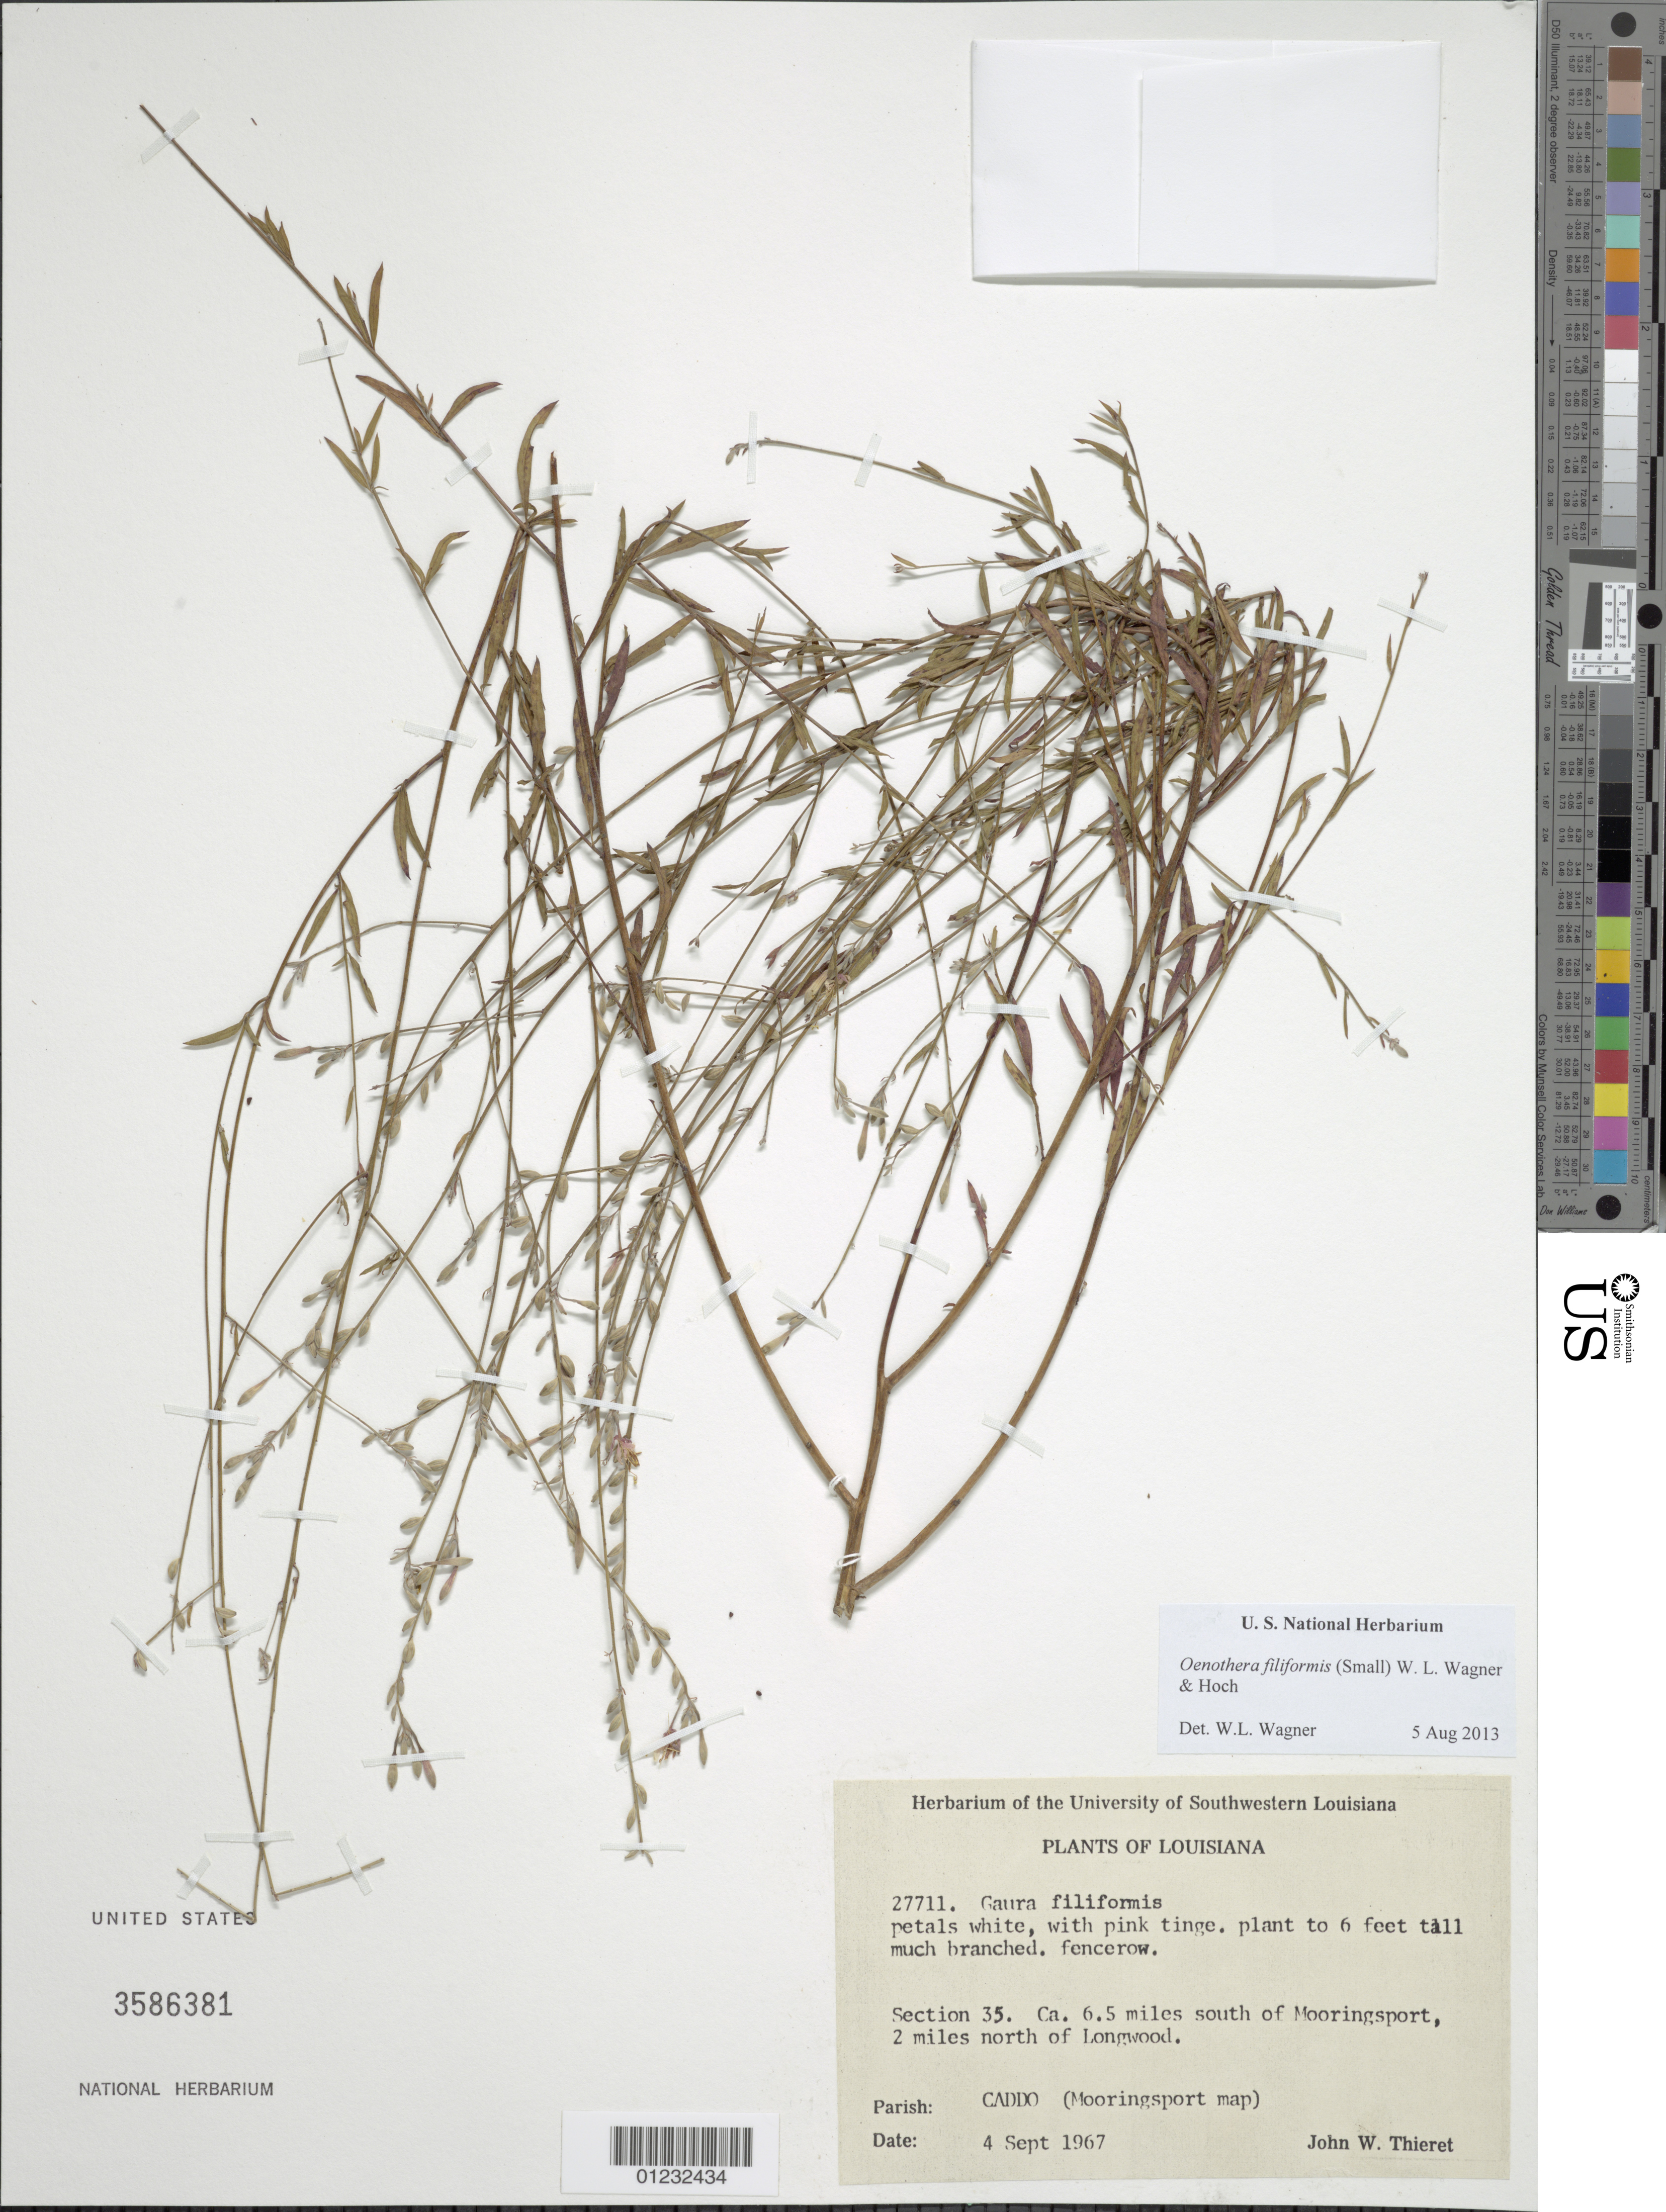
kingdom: Plantae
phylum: Tracheophyta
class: Magnoliopsida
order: Myrtales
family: Onagraceae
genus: Oenothera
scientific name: Oenothera filiformis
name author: (Small) W.L. Wagner & Hoch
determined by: Wagner, W. L., (BOT), Smithsonian Institution - National Museum of Natural History (UNITED STATES)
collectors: J. W. Thieret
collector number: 27711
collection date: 1967-09-04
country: United States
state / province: Louisiana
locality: Section 35. Ca. 6.5 miles south of Mooringsport, 2 miles north of Longwood.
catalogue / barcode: US 3586381